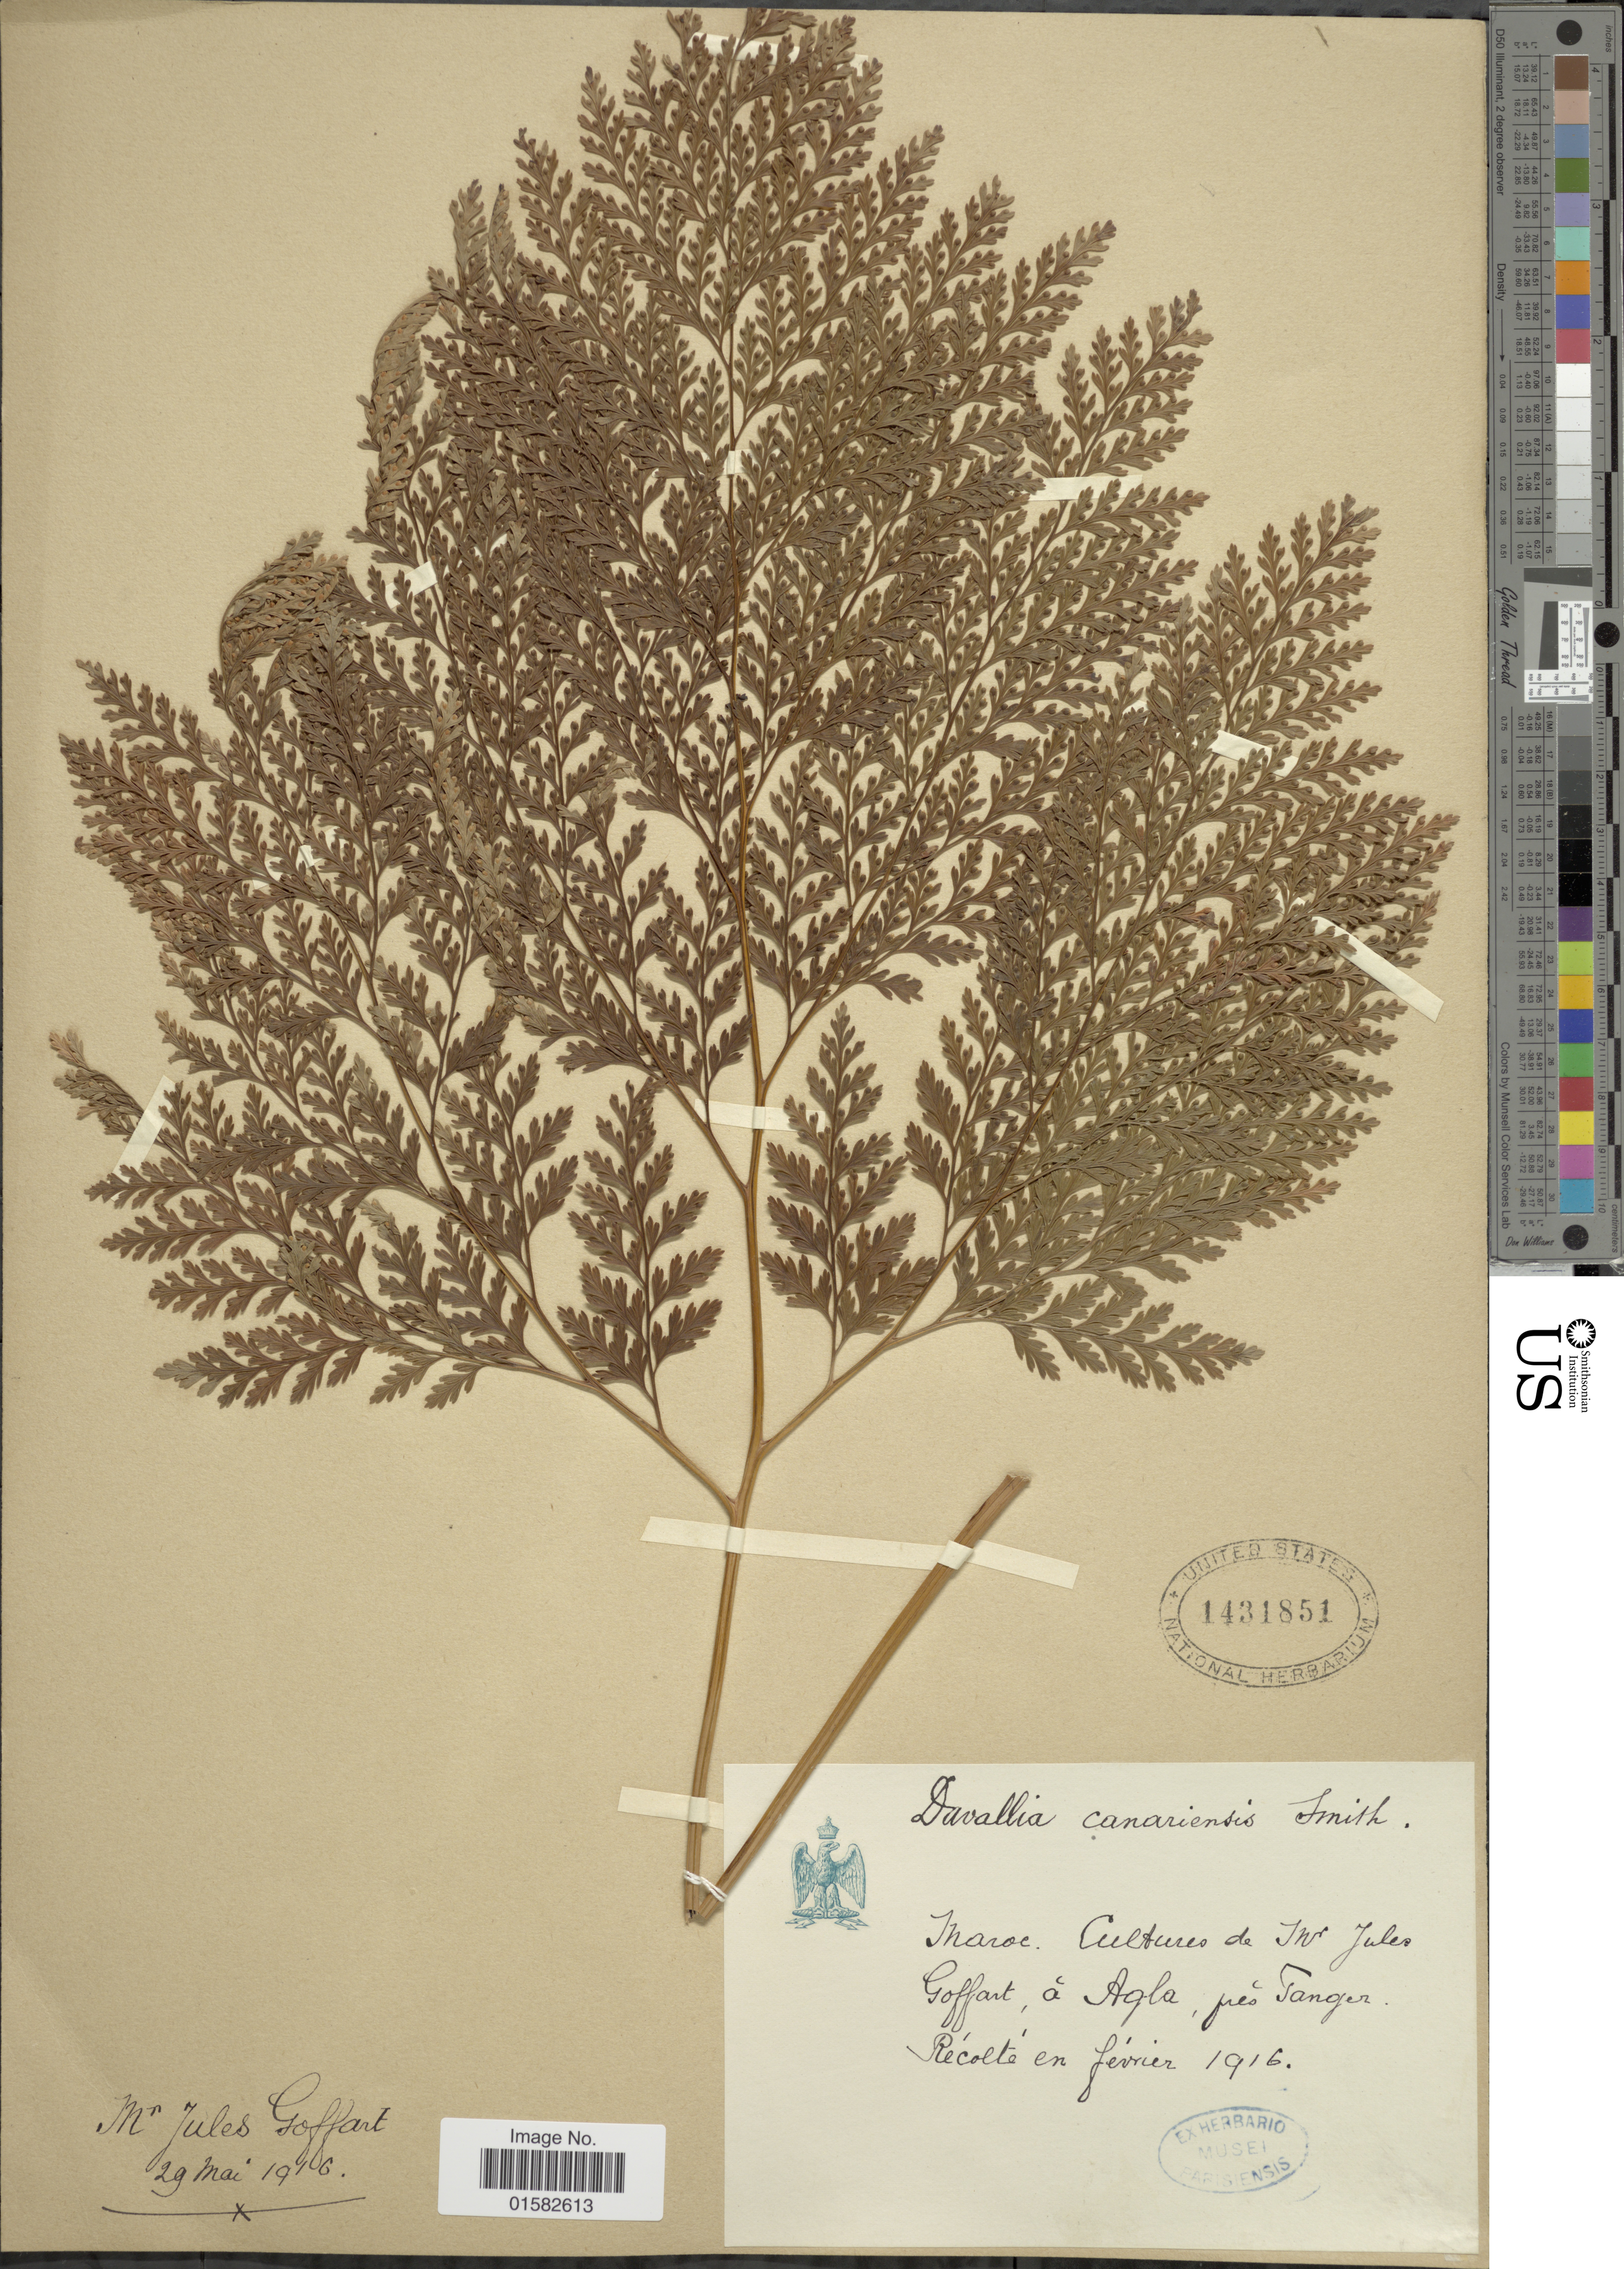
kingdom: Plantae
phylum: Tracheophyta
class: Polypodiopsida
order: Polypodiales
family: Davalliaceae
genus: Davallia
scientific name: Davallia canariensis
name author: (L.) Sm.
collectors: J. Goffart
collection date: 1916-05-29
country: Morocco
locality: Cultures de Inv Jules Goffant a Aglo, pres Tanger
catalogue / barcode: US 1431851